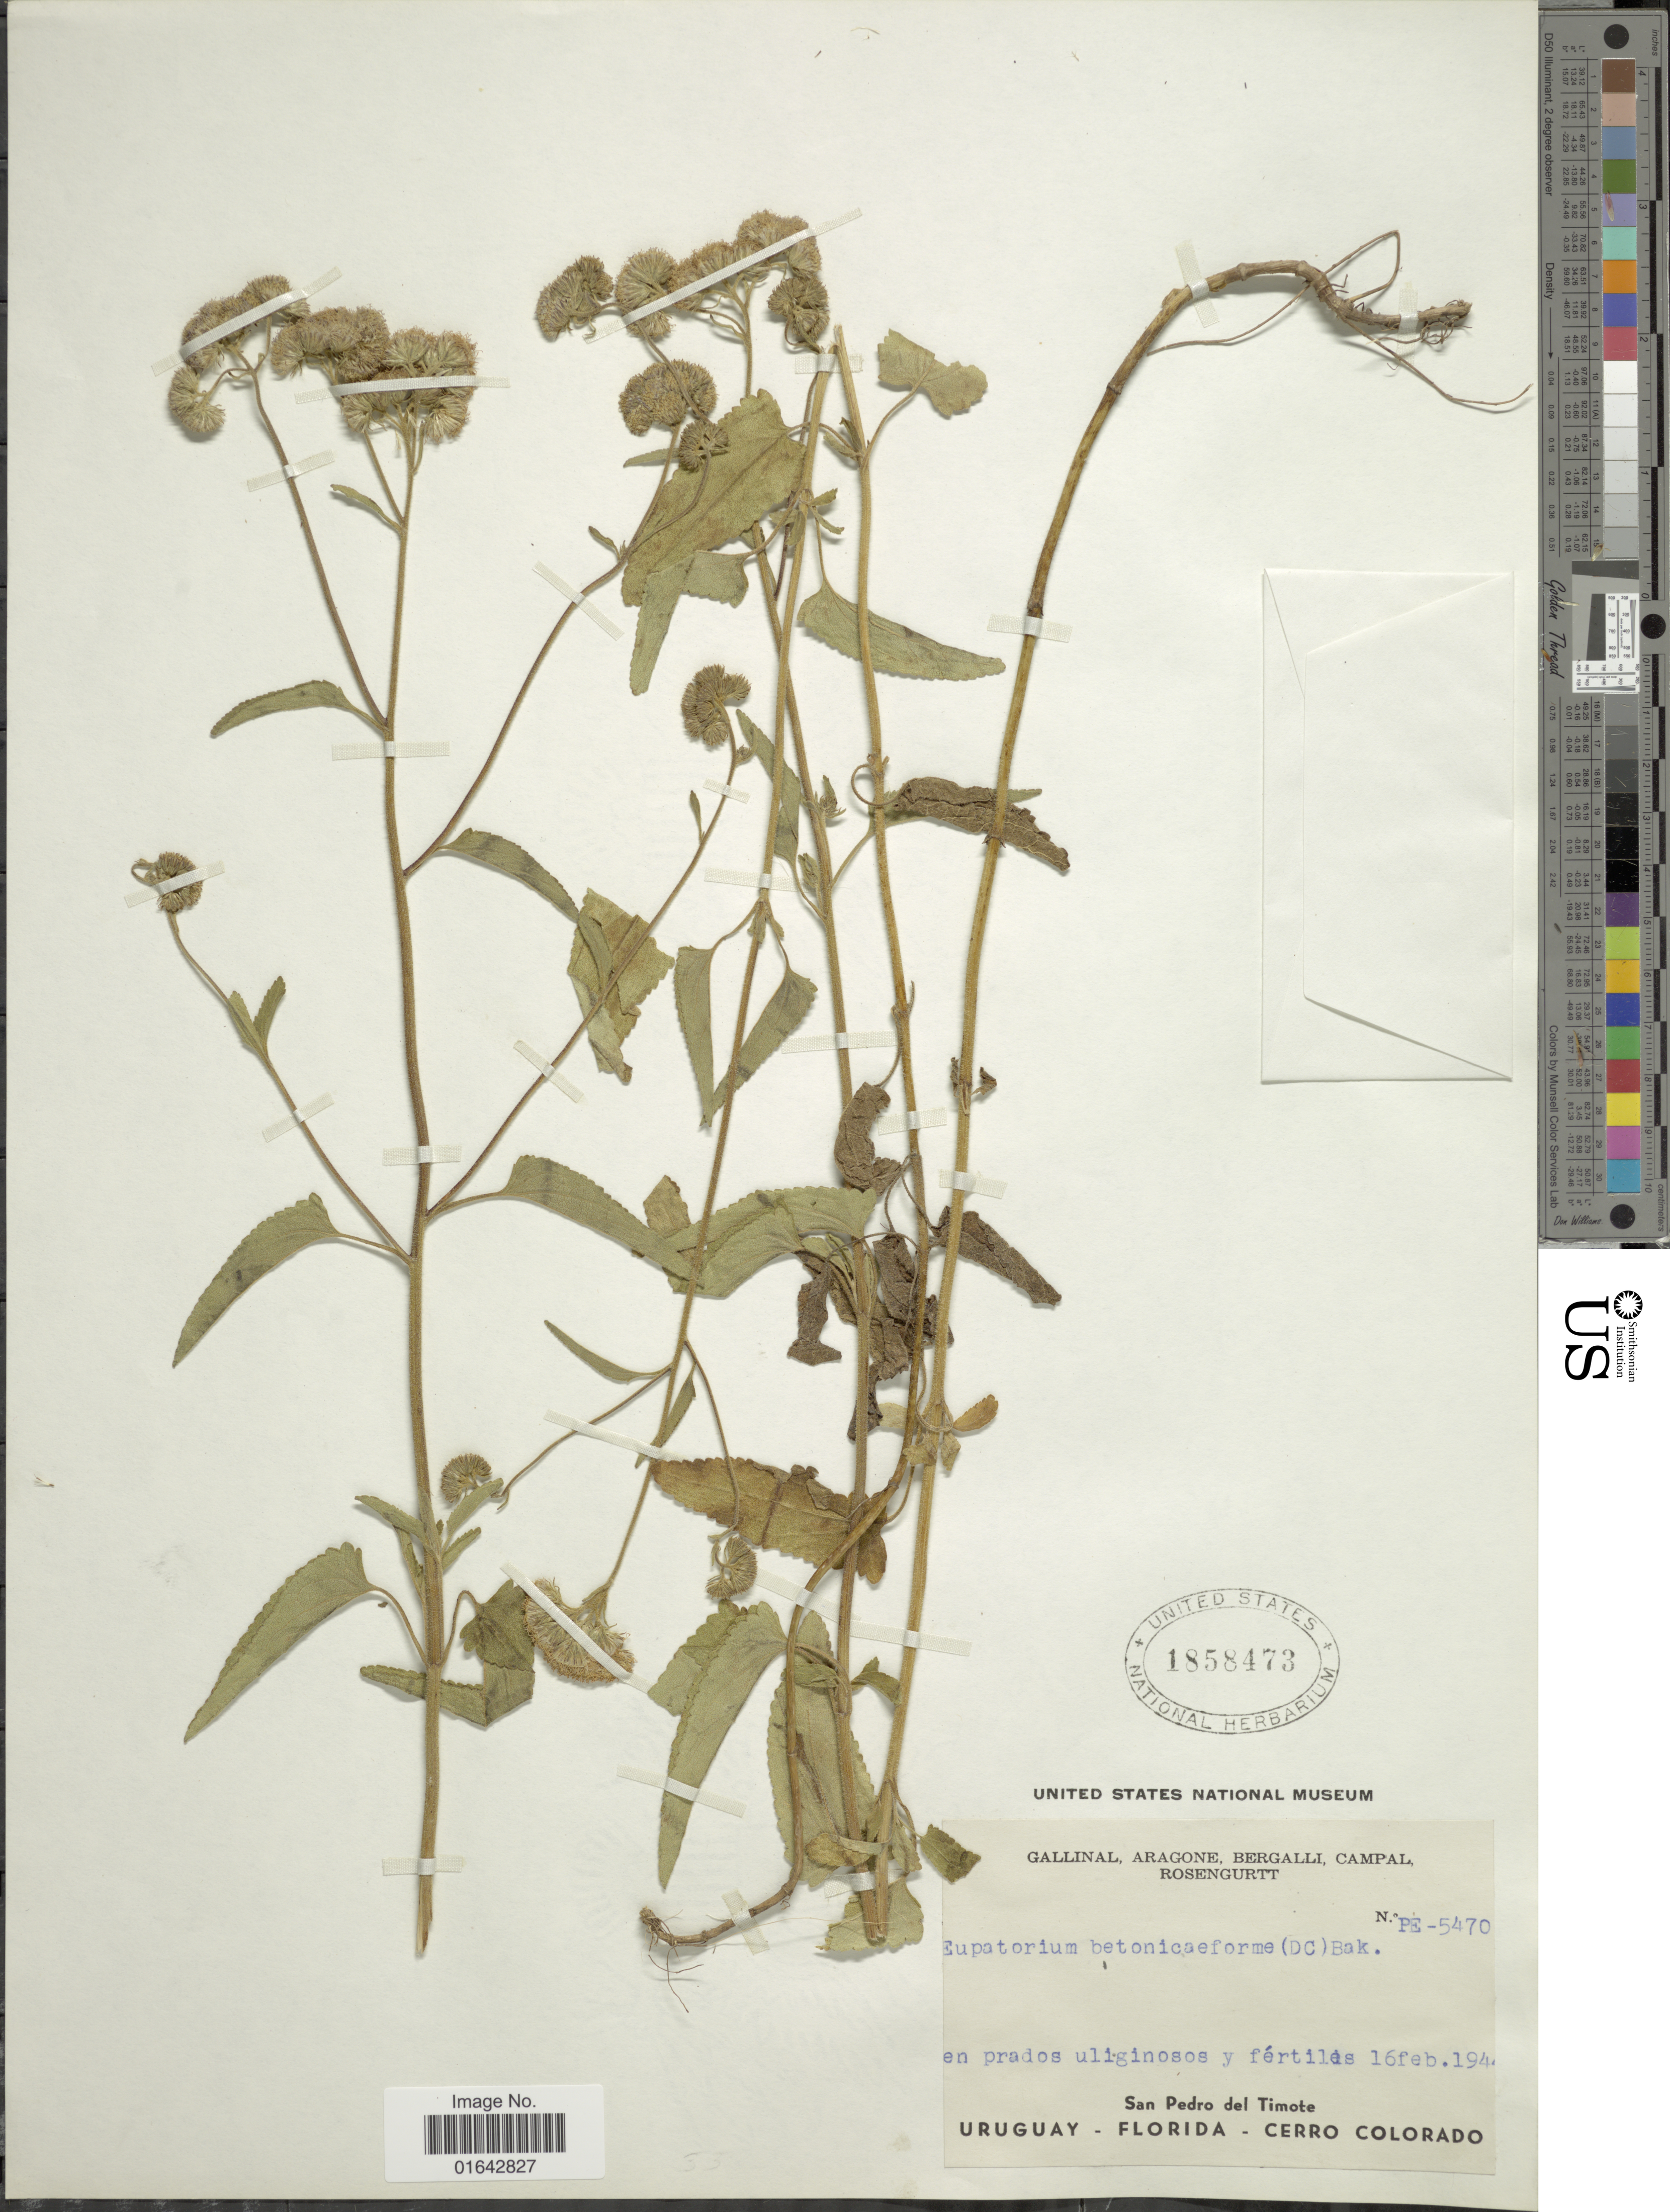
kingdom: Plantae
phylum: Tracheophyta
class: Magnoliopsida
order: Asterales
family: Asteraceae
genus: Barrosoa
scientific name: Barrosoa betoniciformis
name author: (DC.) R.M. King & H. Rob.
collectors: -. Gallinal, -- Aragone, -- Bergalli, -- Campal & Rosengurtt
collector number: PE5470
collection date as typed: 16 feb. 194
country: Uruguay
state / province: Florida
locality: San Pedro del Timote, Uruguay, Florida, Cerro Colorado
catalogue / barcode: US 1858473